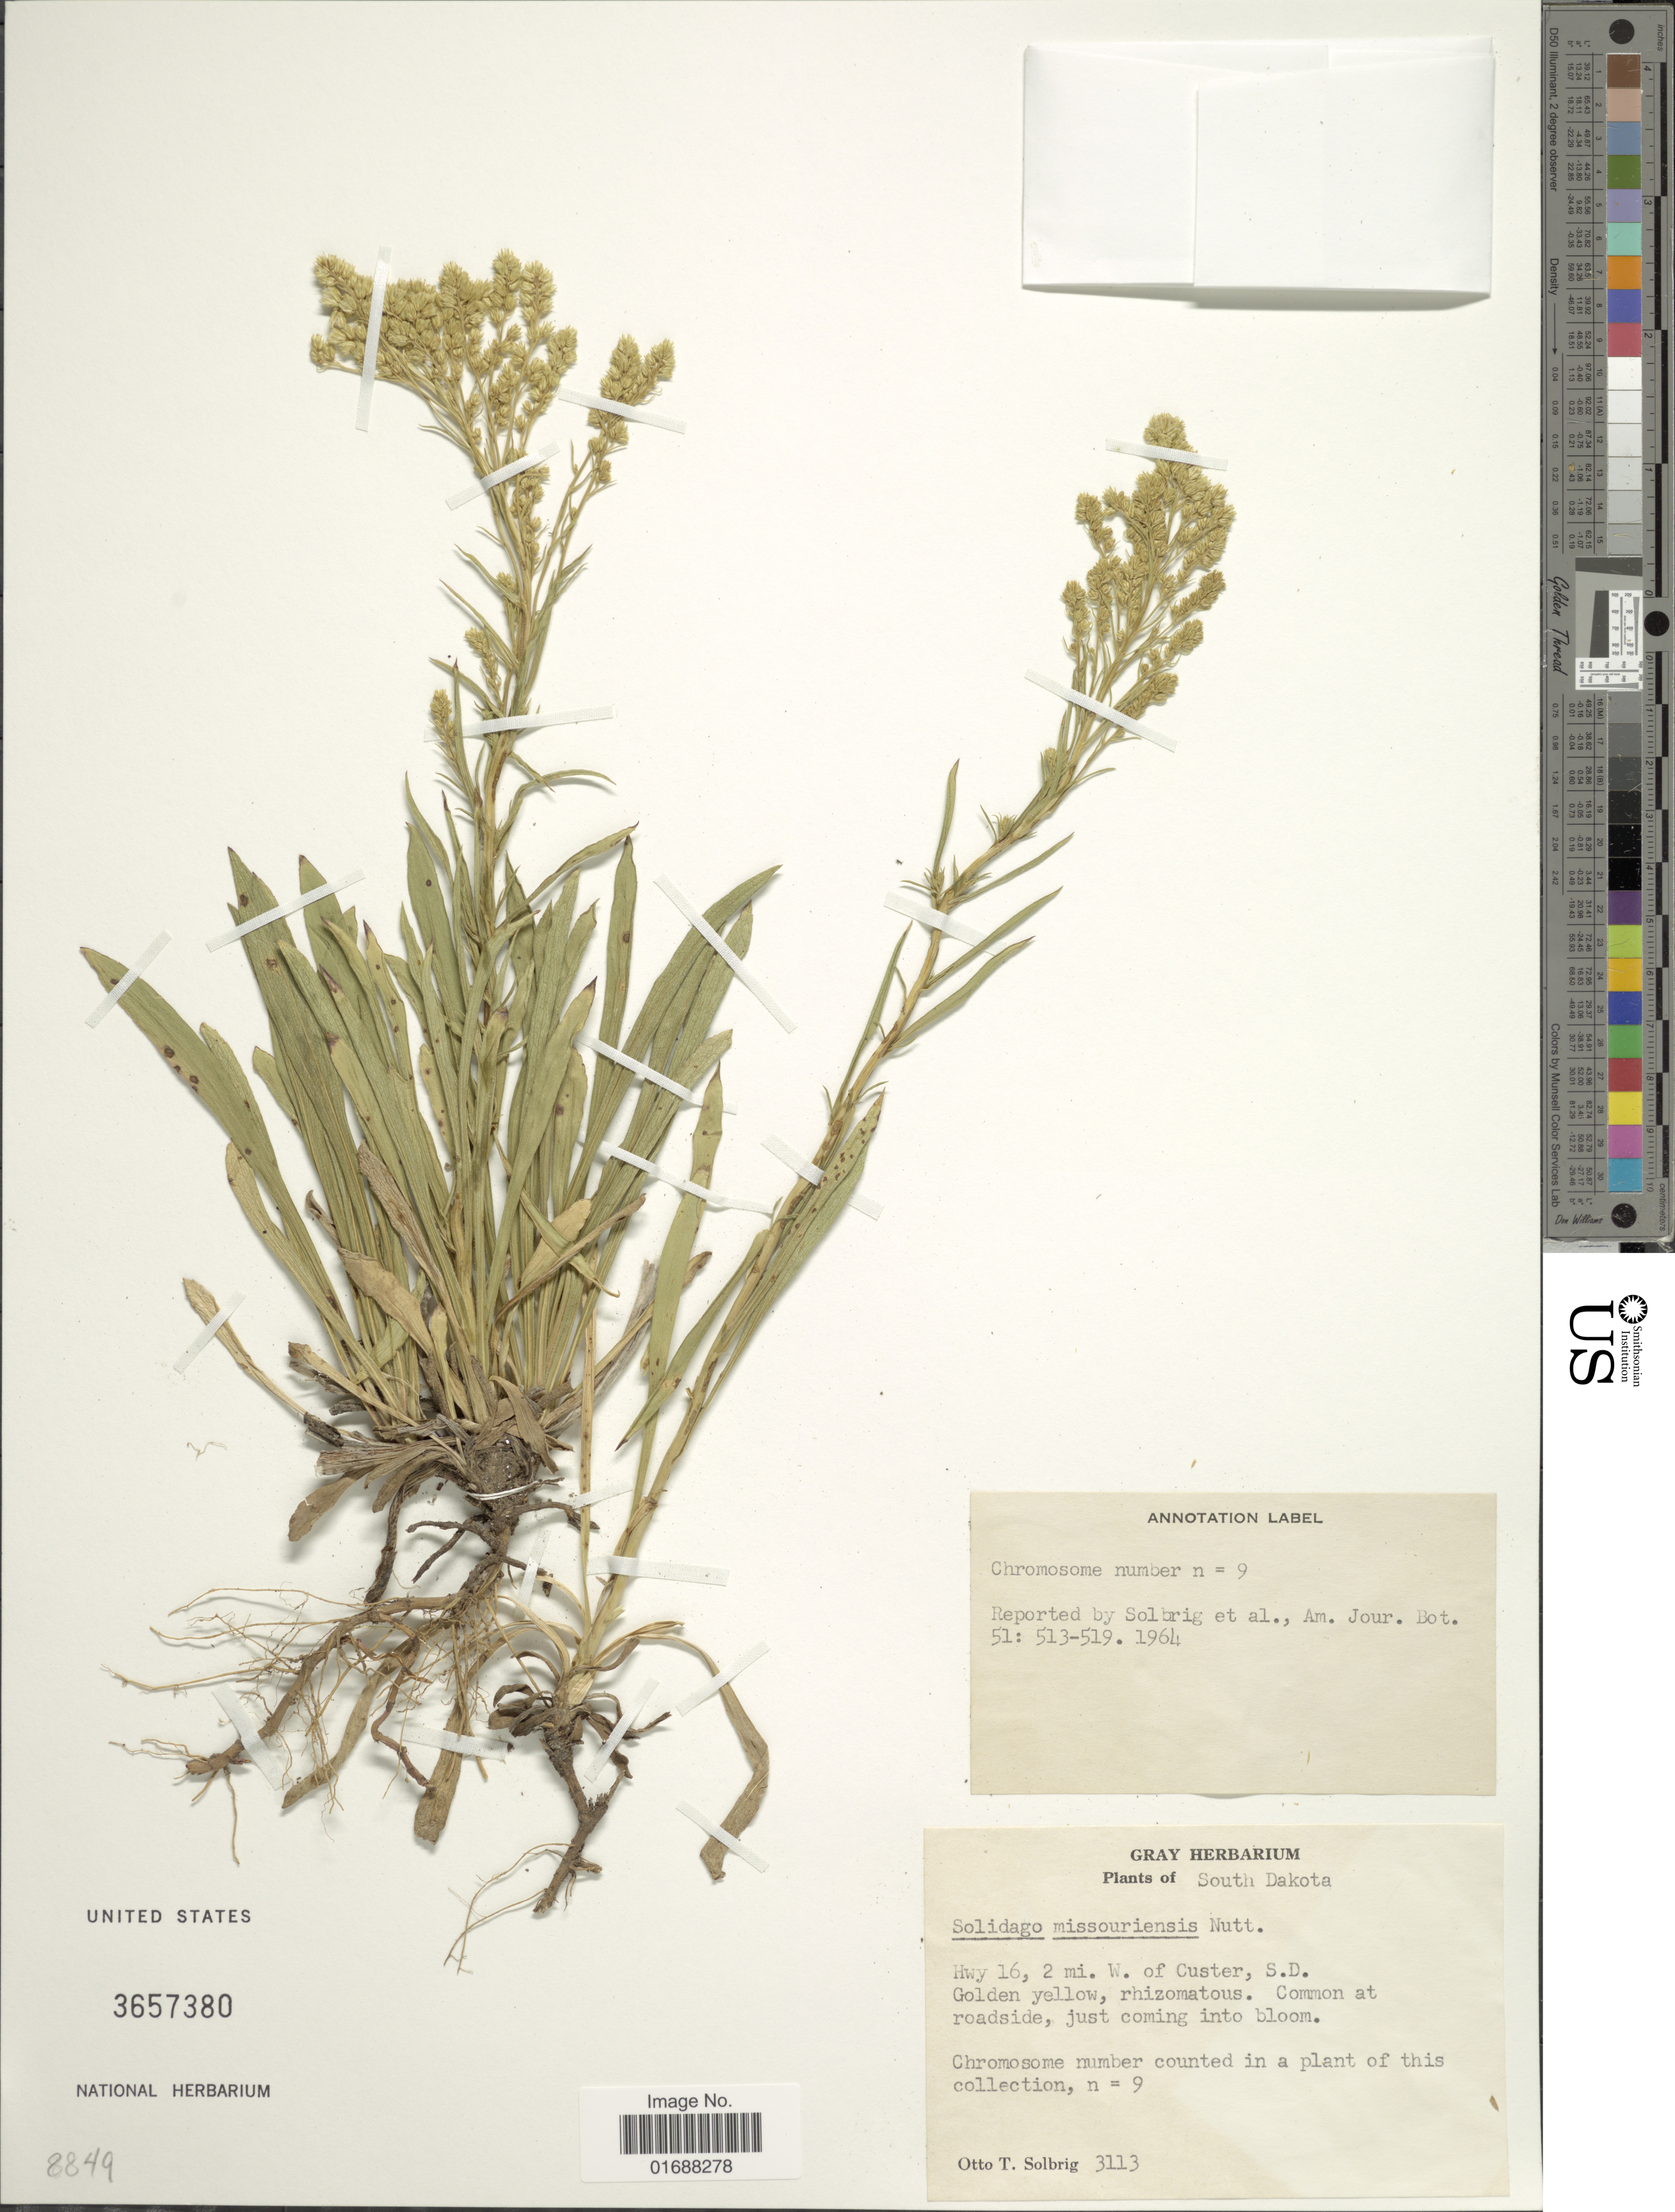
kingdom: Plantae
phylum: Tracheophyta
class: Magnoliopsida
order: Asterales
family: Asteraceae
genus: Solidago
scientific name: Solidago missouriensis var. missouriensis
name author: Nutt.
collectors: O. T. Solbrig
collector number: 3113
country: United States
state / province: South Dakota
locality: Hwy 16, 2 mi. W, of Custer, S. D. Golden yellow, rhizomatous.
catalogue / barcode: US 3657380